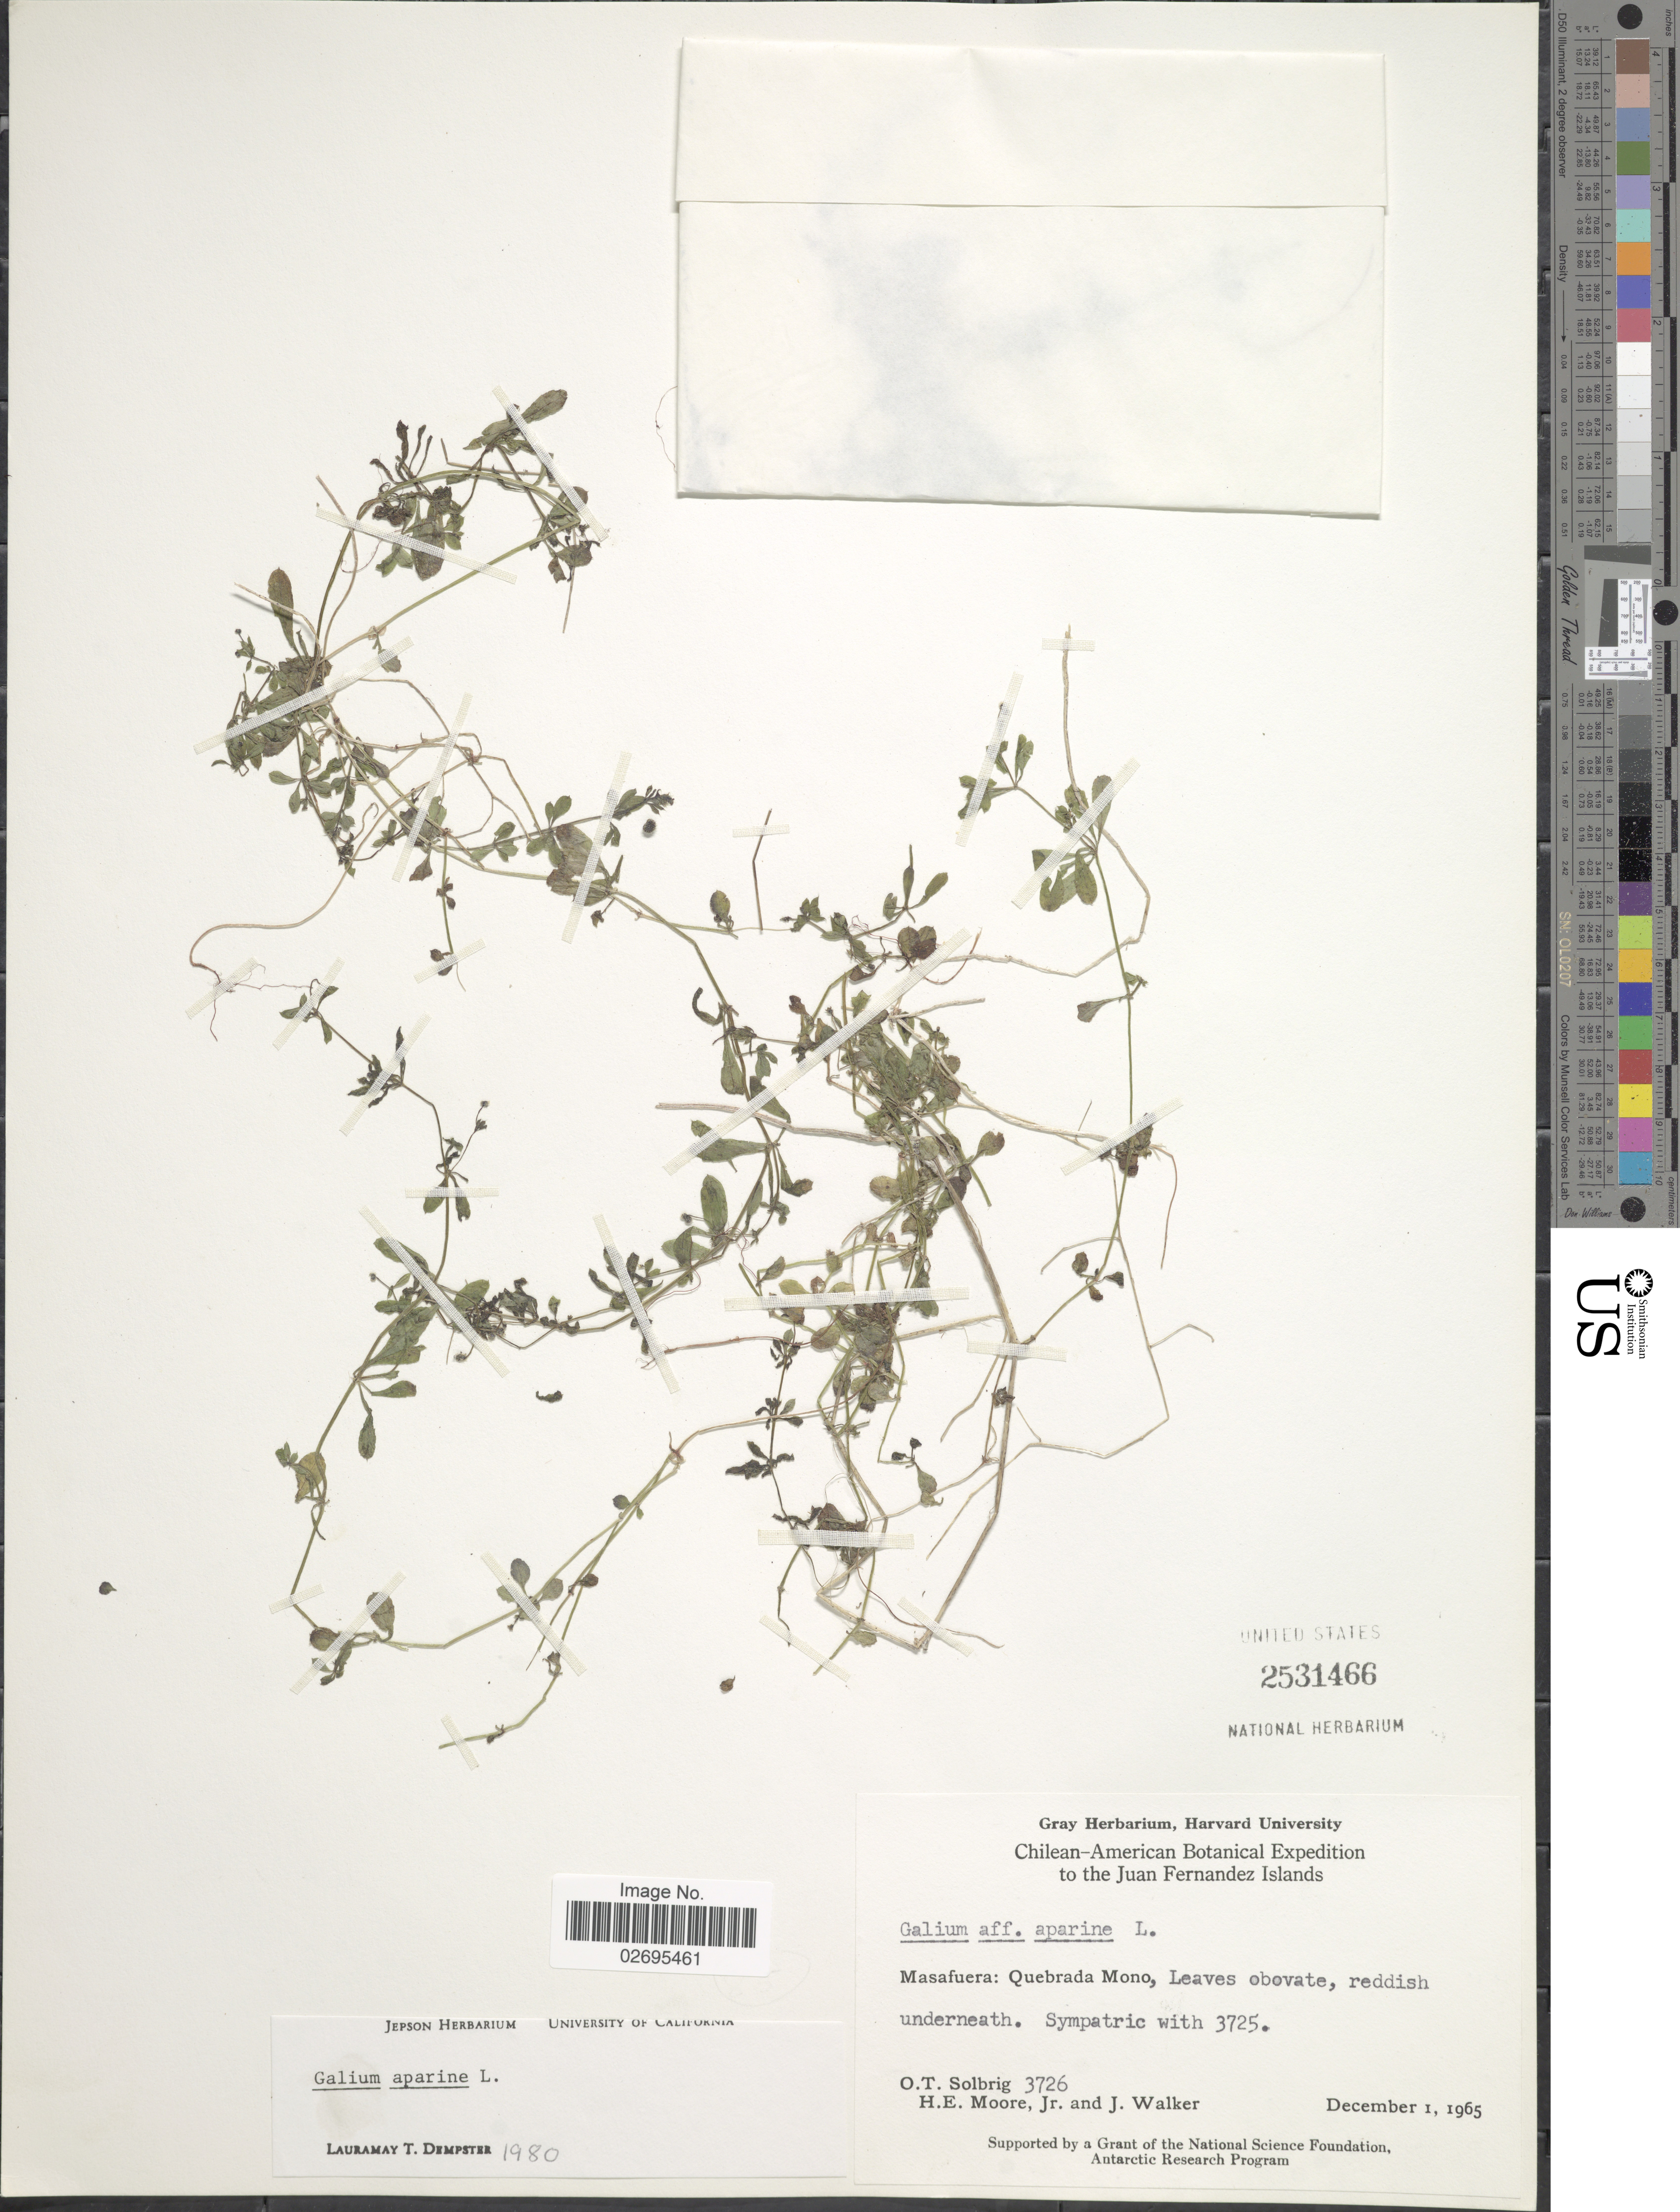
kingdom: Plantae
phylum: Tracheophyta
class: Magnoliopsida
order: Gentianales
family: Rubiaceae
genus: Galium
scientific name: Galium aparine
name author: L.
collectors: O. T. Solbrig, H. Moore & J. Walker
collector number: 3726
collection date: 1965-12-01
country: Chile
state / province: Valparaíso (V)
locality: The Juan Fernandez Islands, Masafuera: Quebrada Mono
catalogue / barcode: US 2531466